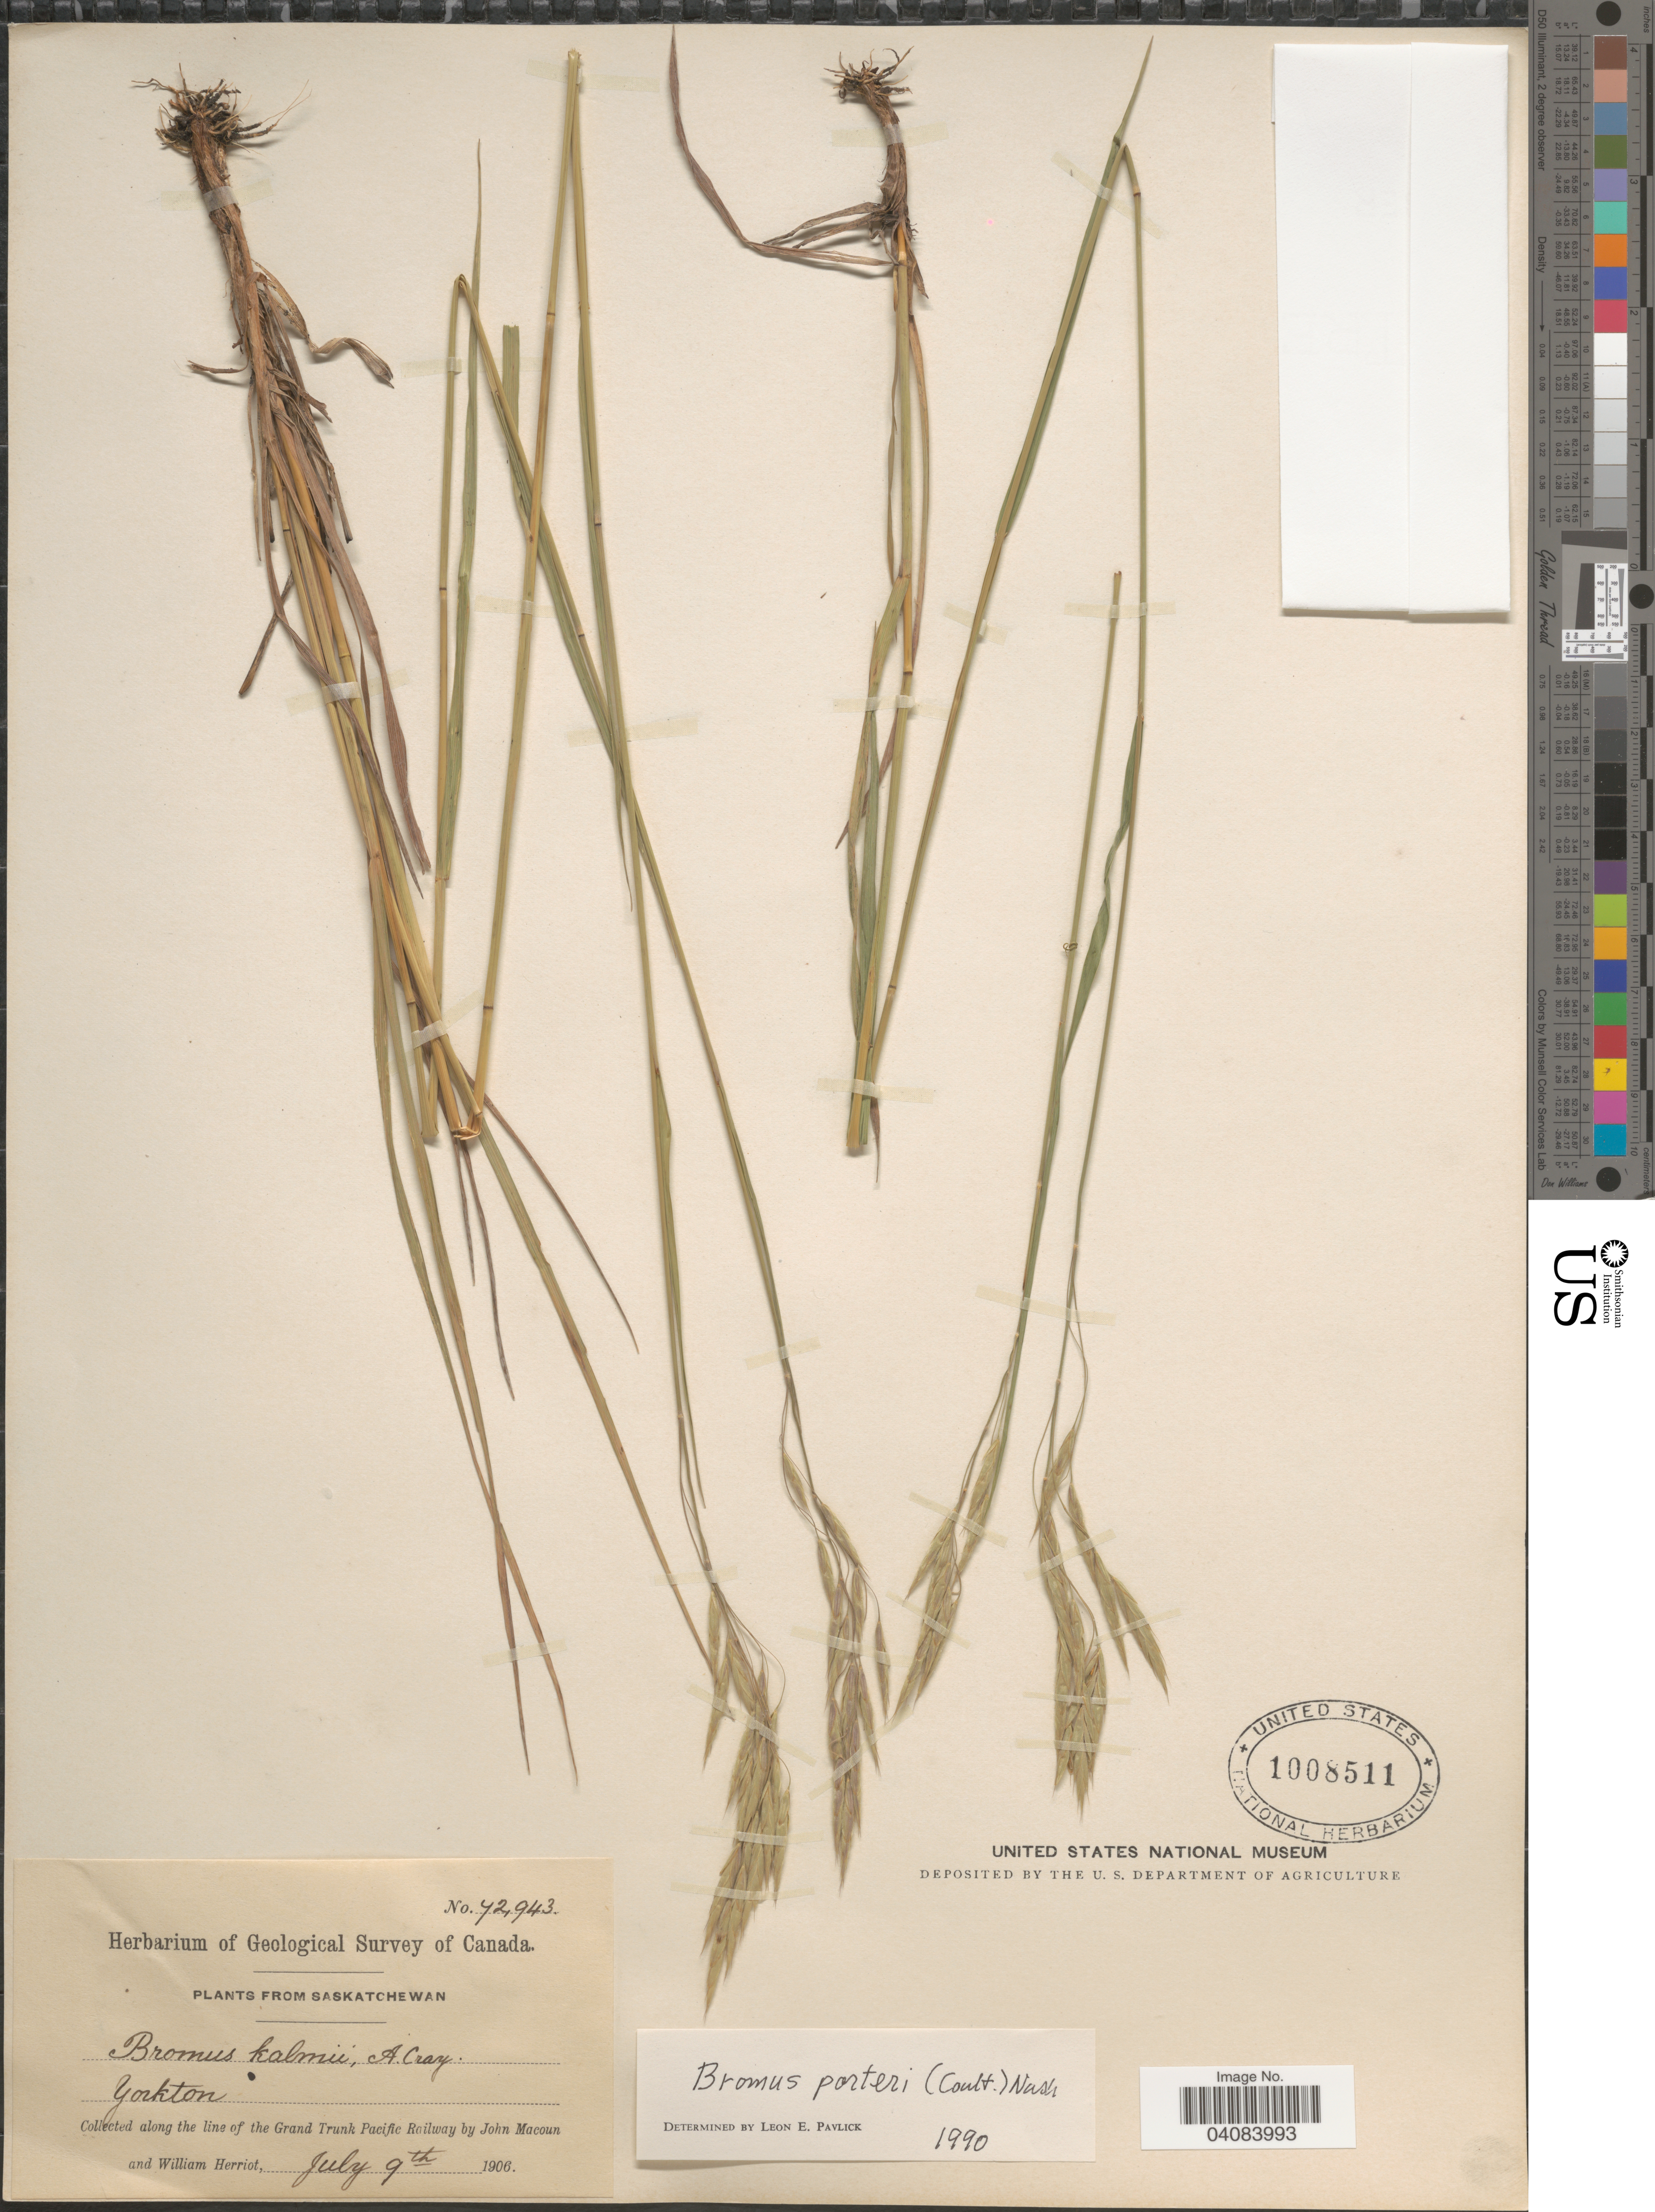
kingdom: Plantae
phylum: Tracheophyta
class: Liliopsida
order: Poales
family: Poaceae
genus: Bromus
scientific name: Bromus porteri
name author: (J.M. Coult.) Nash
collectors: J. Macoun & W. Herriot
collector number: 72943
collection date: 1906-07-09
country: Canada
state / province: Saskatchewan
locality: Herbarium of Geological Survey of Canada. Yorkton. Along the line of the Grand Trunk Pacific Railway.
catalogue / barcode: US 1008511